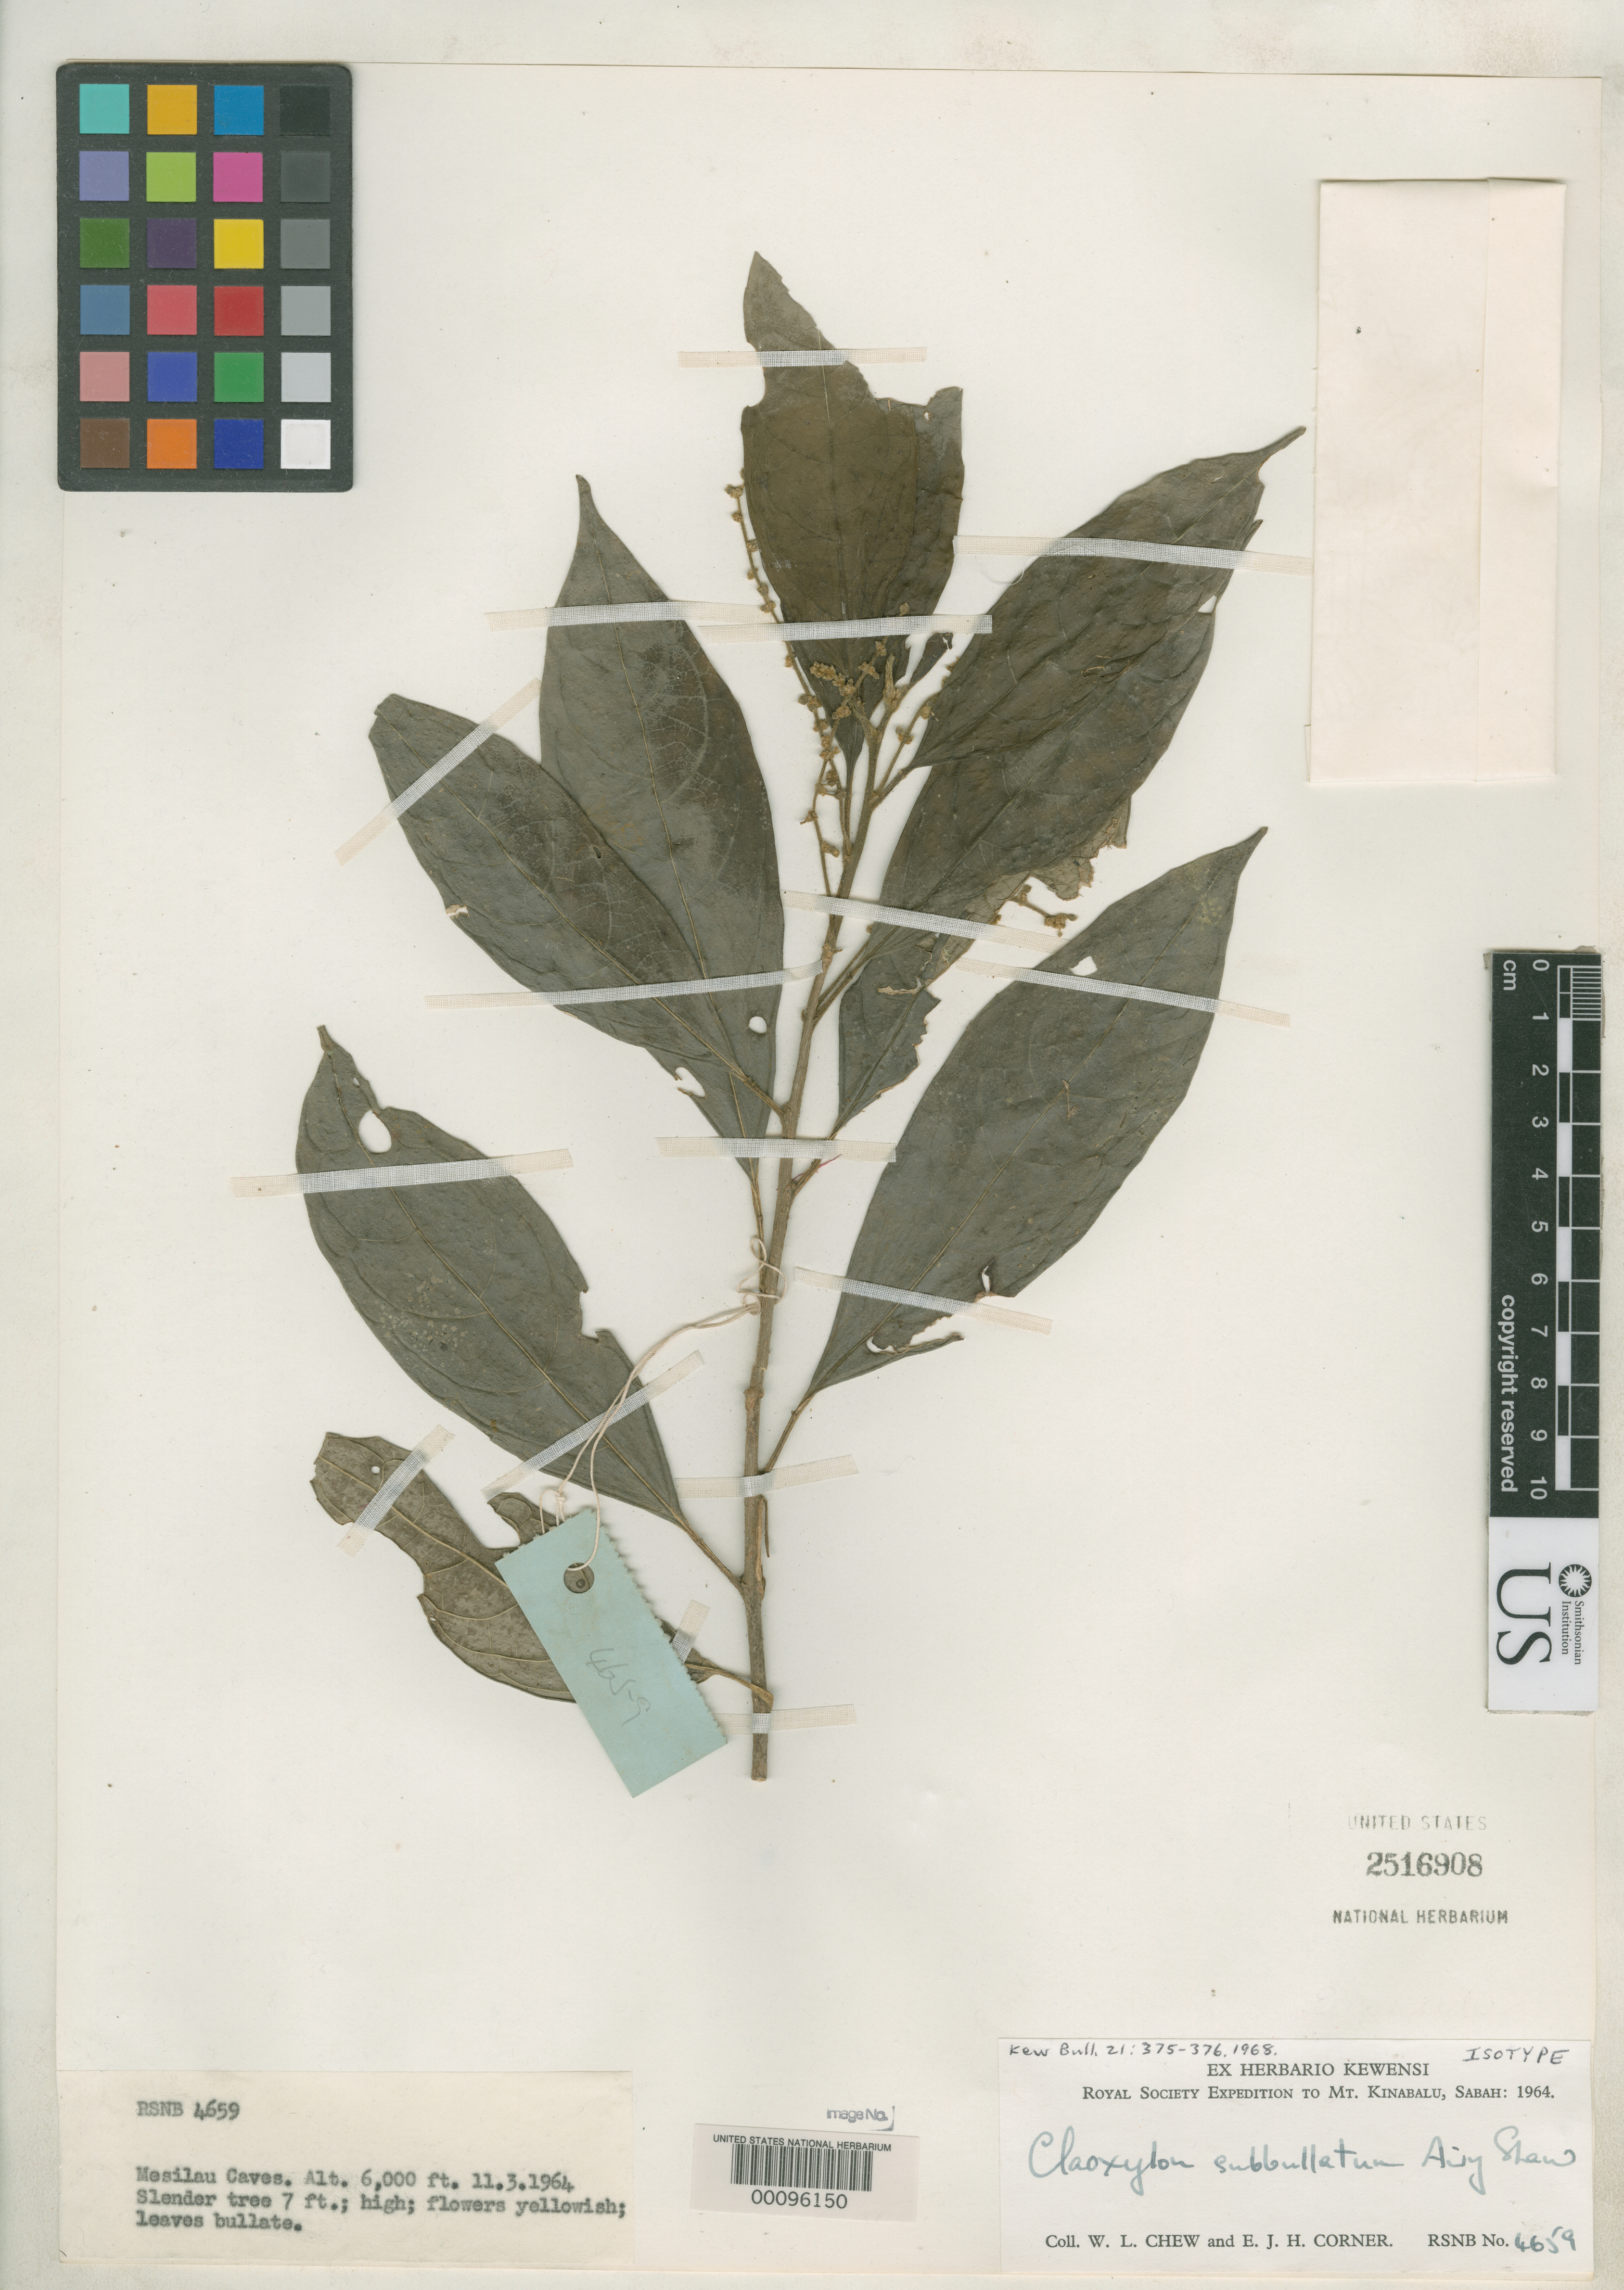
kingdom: Plantae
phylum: Tracheophyta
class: Magnoliopsida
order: Malpighiales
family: Euphorbiaceae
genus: Claoxylon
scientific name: Claoxylon subbullatum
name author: Airy Shaw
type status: Isotype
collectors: W. Chew & E. Corner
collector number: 4659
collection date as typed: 11 Mar 1964 or 03 Nov 1964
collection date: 1964-03-11 or 1964-11-03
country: Malaysia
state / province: Sabah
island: Borneo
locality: Mt. Kinabalu, Mesilau Caves; alt. 6000 ft.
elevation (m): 1829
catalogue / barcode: US 2516908